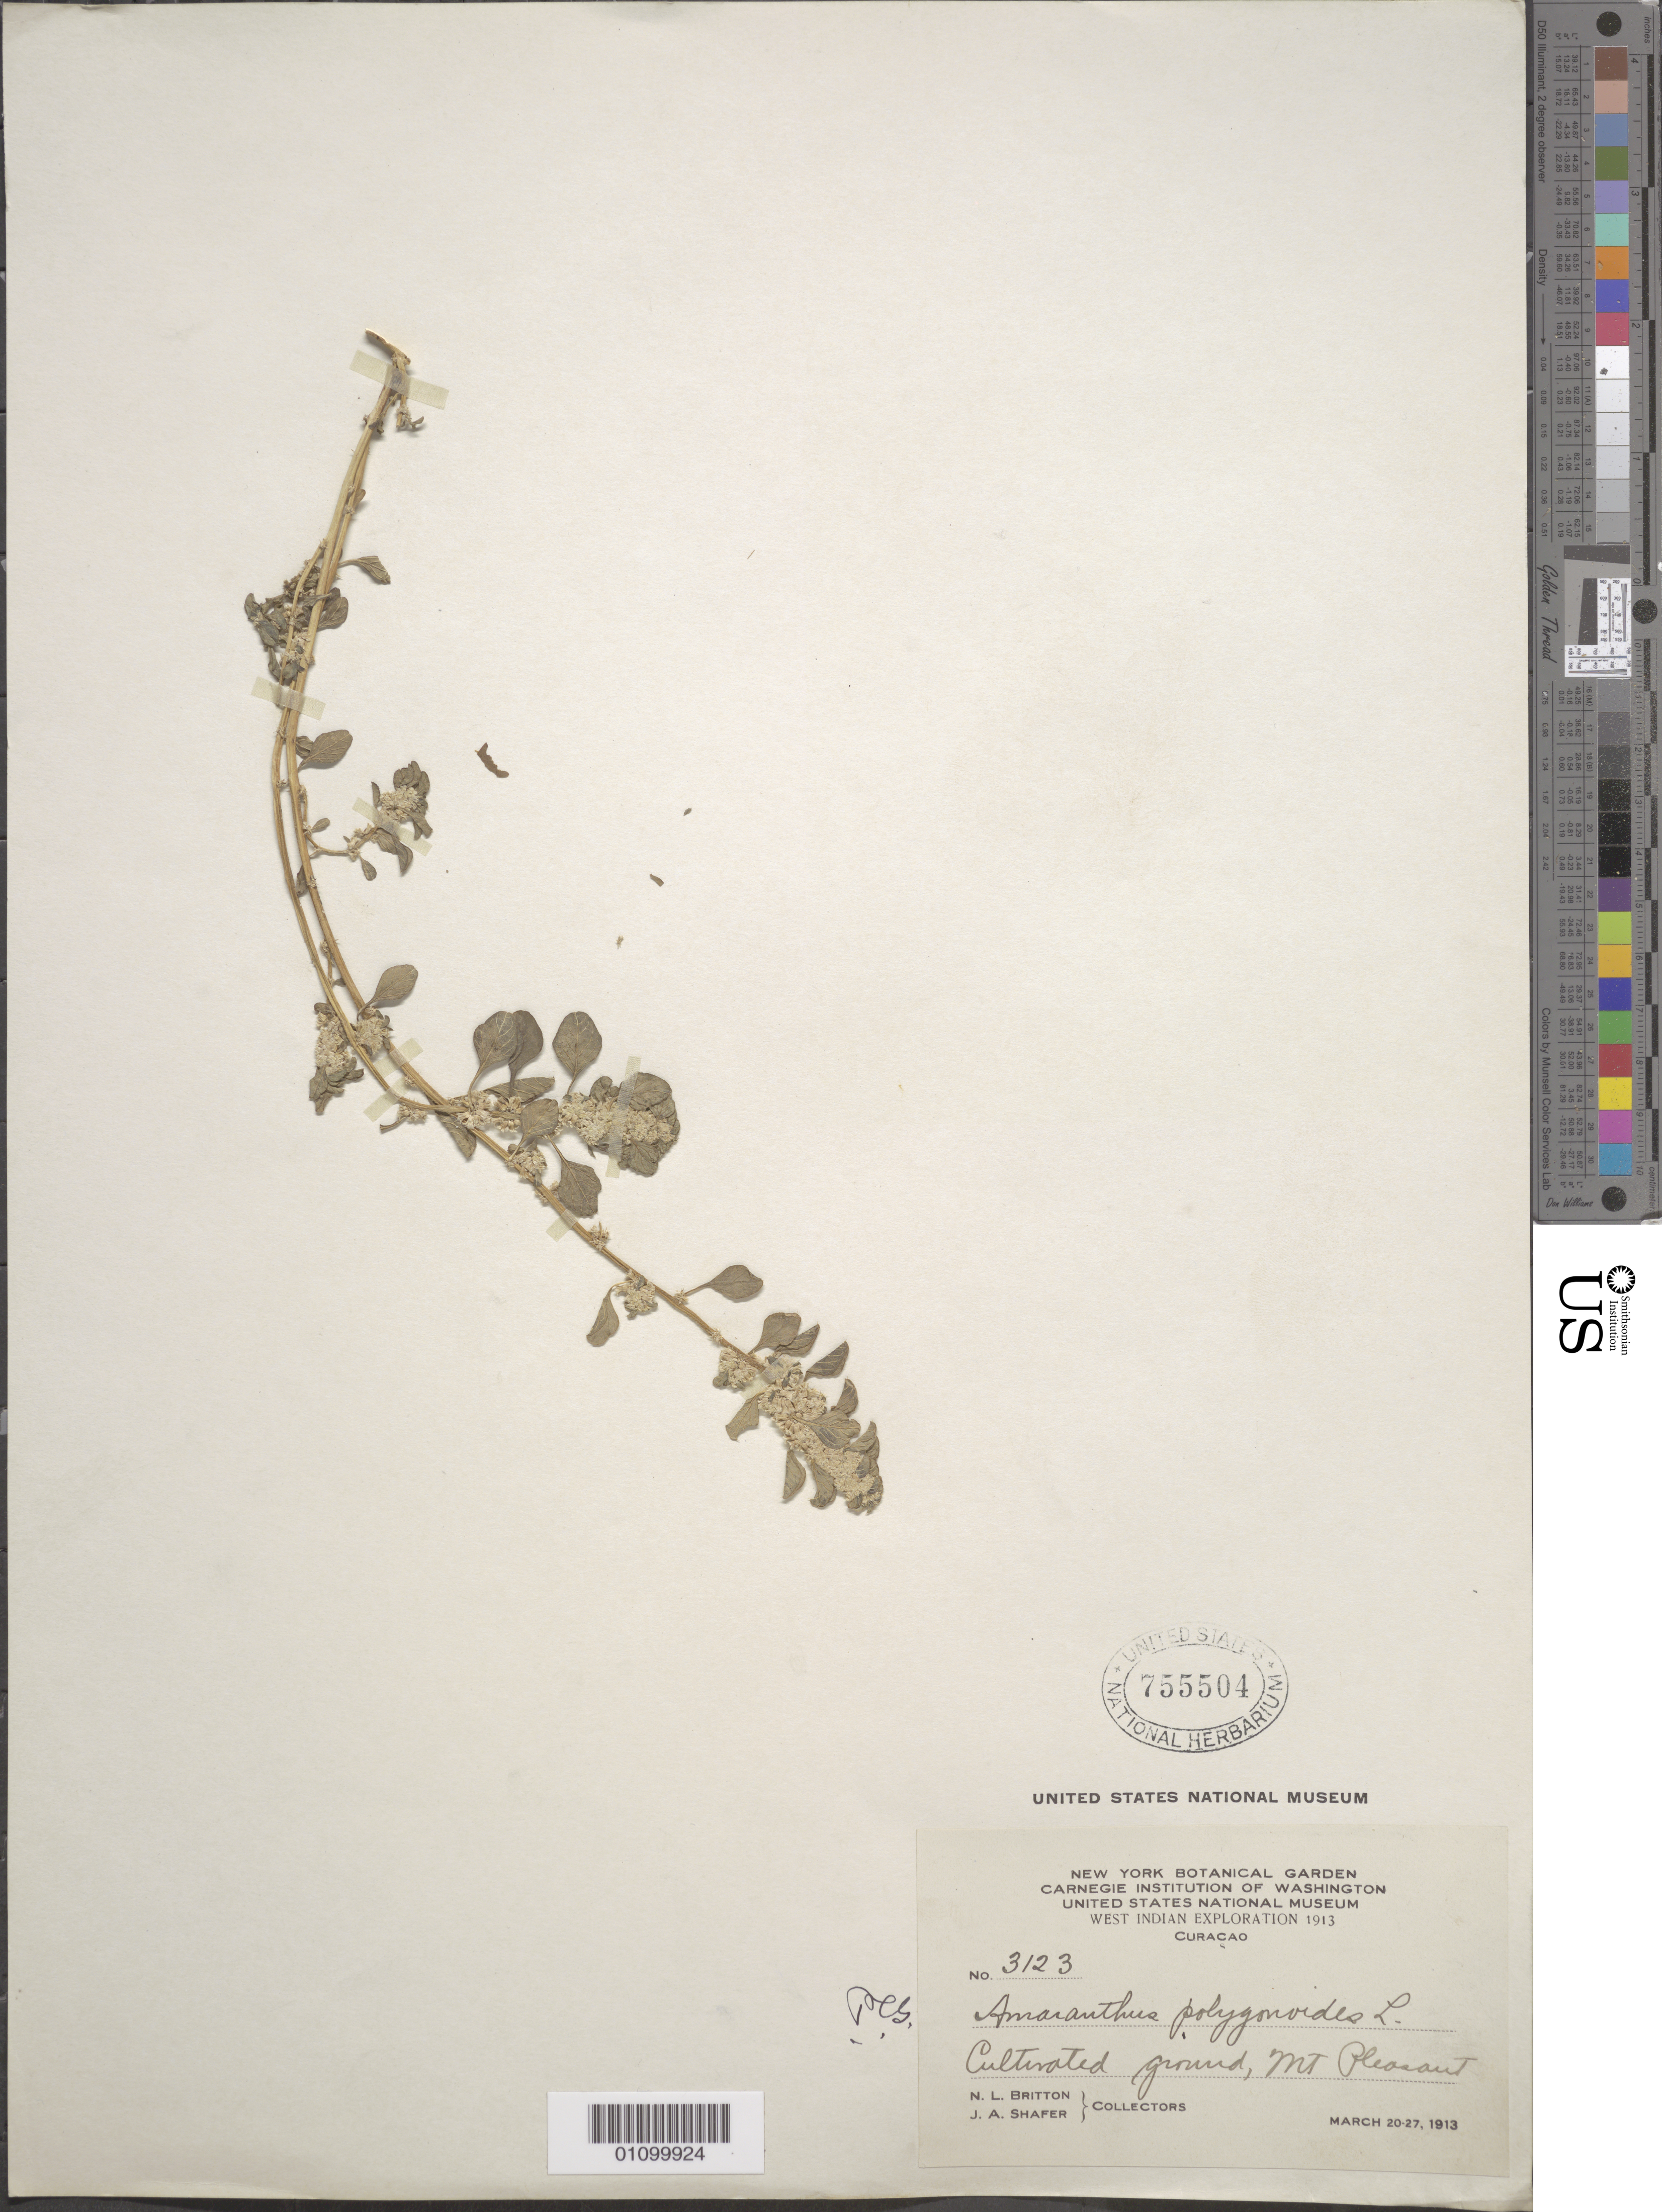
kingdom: Plantae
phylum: Tracheophyta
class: Magnoliopsida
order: Caryophyllales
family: Amaranthaceae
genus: Amaranthus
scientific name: Amaranthus polygonoides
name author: L.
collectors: N. Britton & J. A. Shafer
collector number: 3123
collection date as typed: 20 Mar 1913 to 27 Mar 1913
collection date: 1913-03-20/1913-03-27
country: Curaçao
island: Curaçao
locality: Mt. Pleasant. Cultivated ground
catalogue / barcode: US 755504